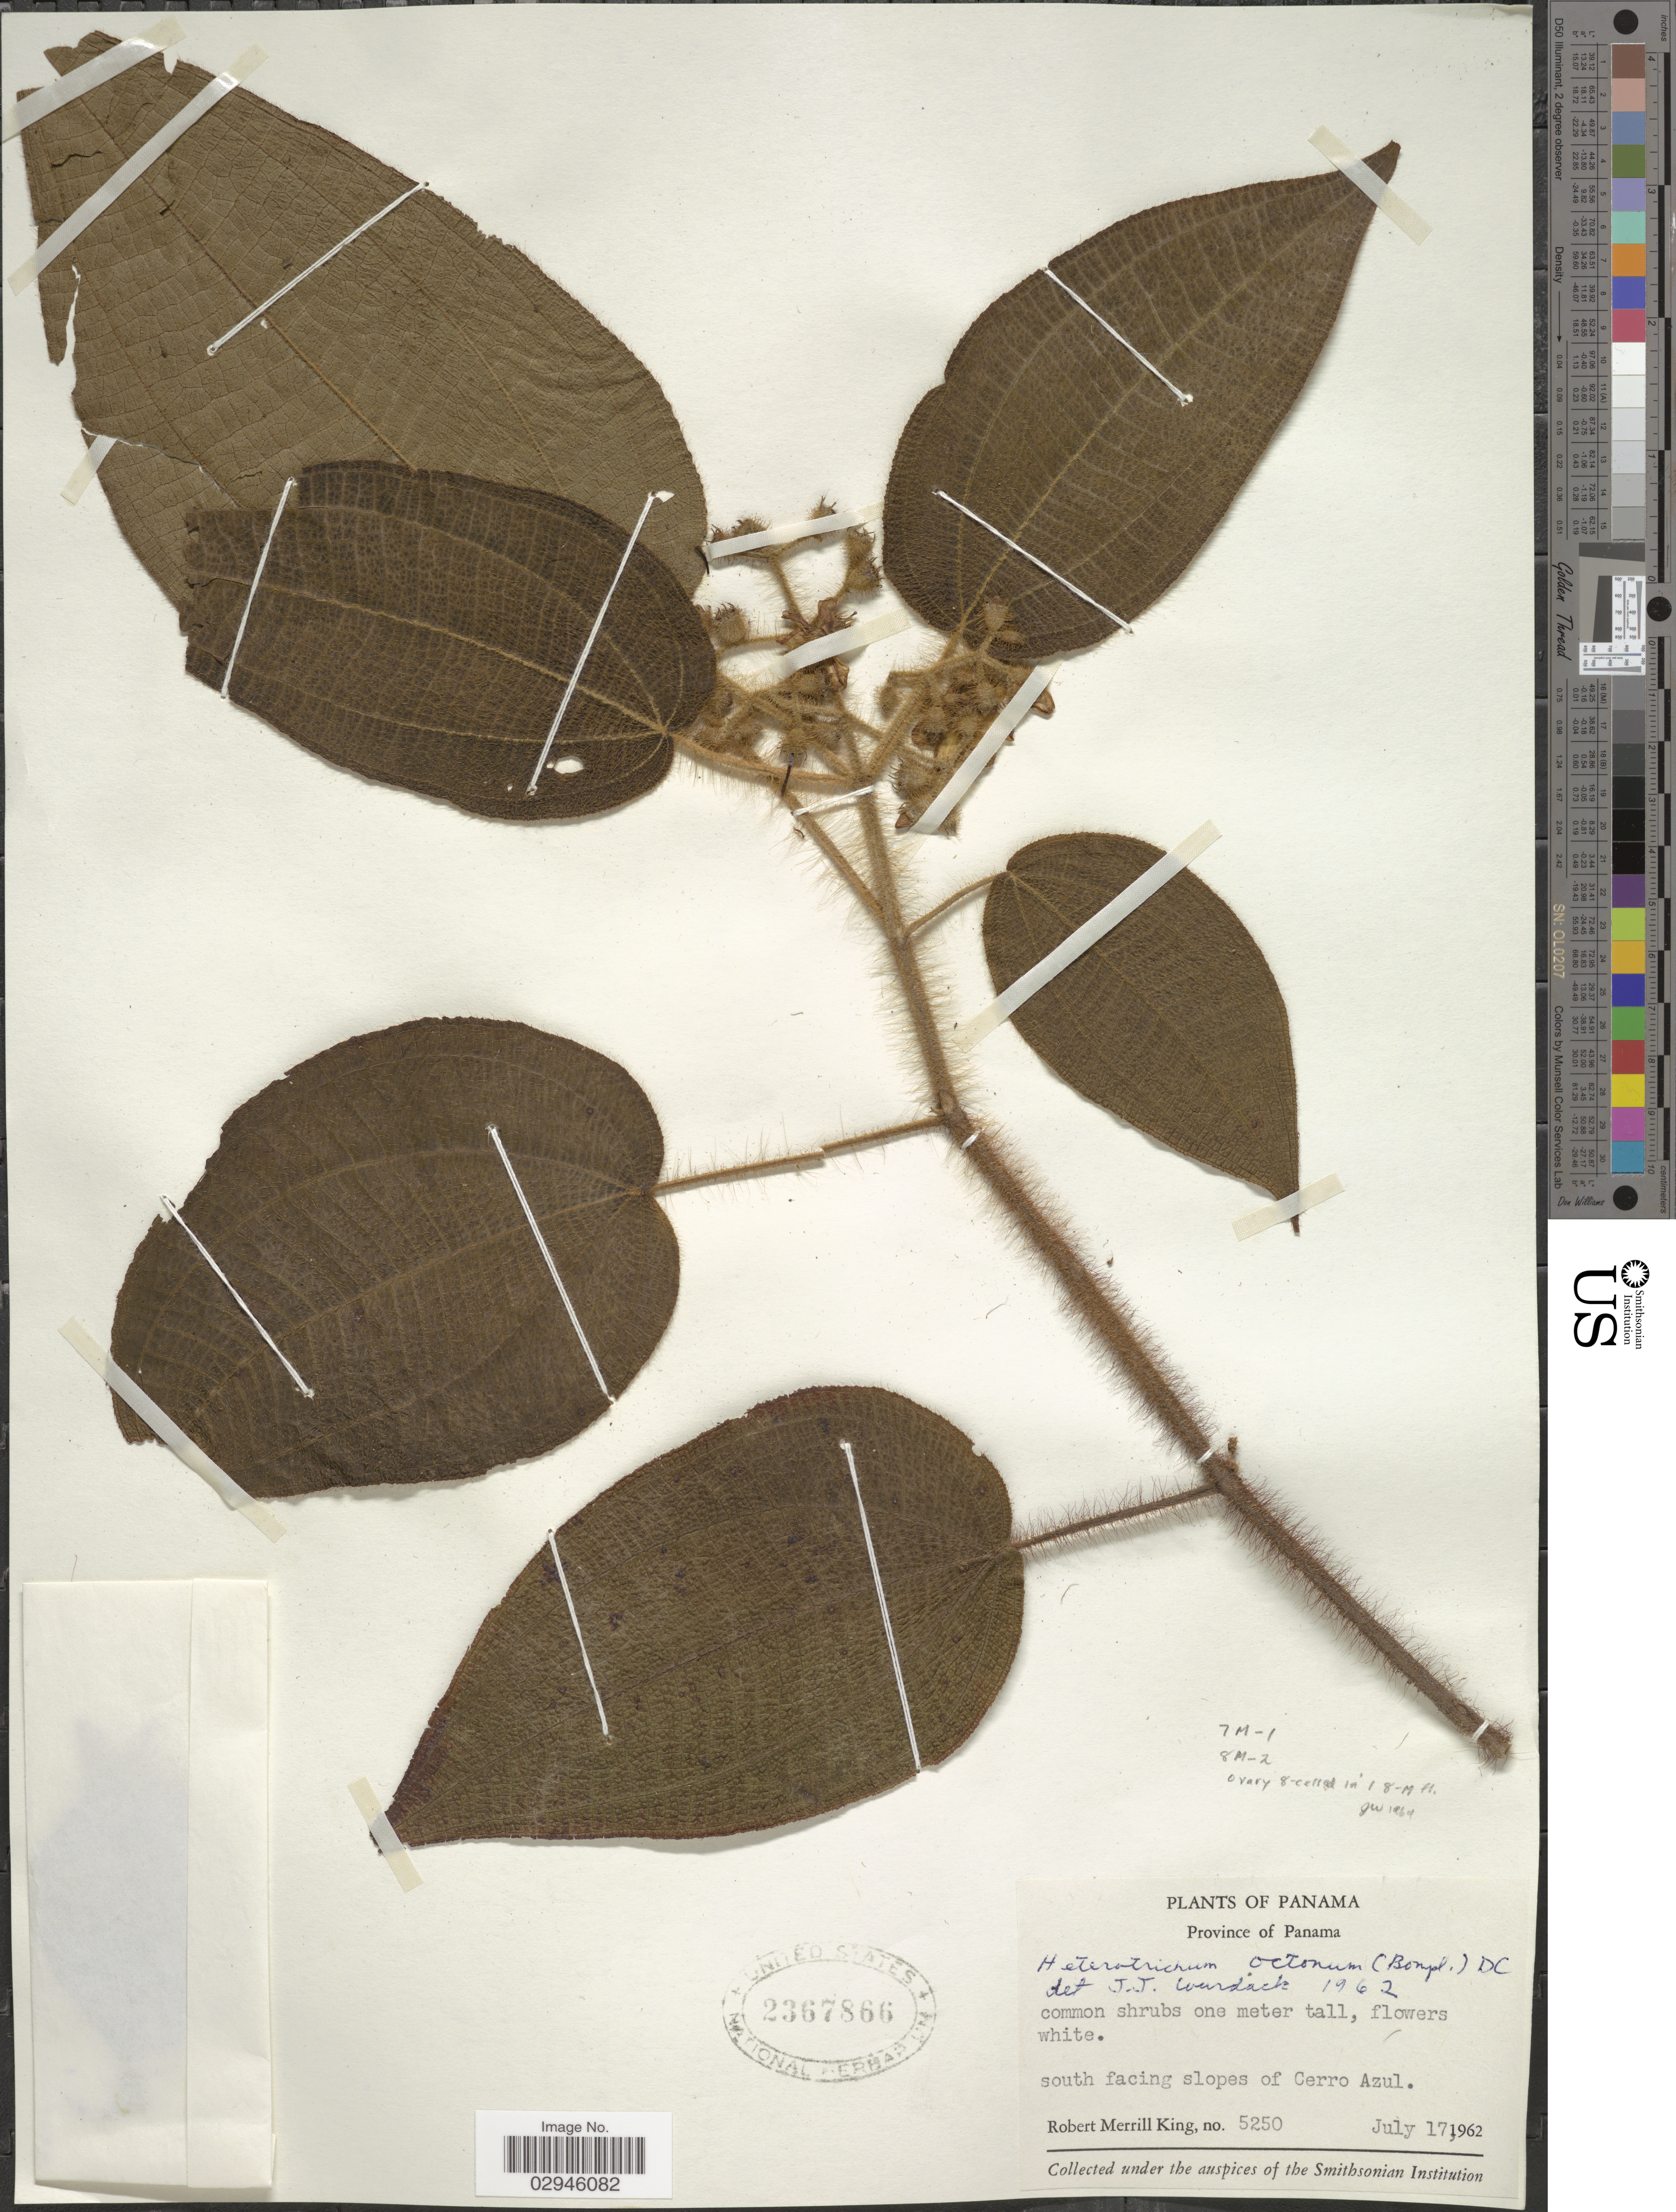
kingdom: Plantae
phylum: Tracheophyta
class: Magnoliopsida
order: Myrtales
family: Melastomataceae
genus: Heterotrichum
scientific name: Heterotrichum octonum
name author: (Bonpl.) DC.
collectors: R. M. King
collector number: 5250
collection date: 1962-07-17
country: Panama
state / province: Panamá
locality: South facing slopes of Cerro Azul.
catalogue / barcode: US 2367866